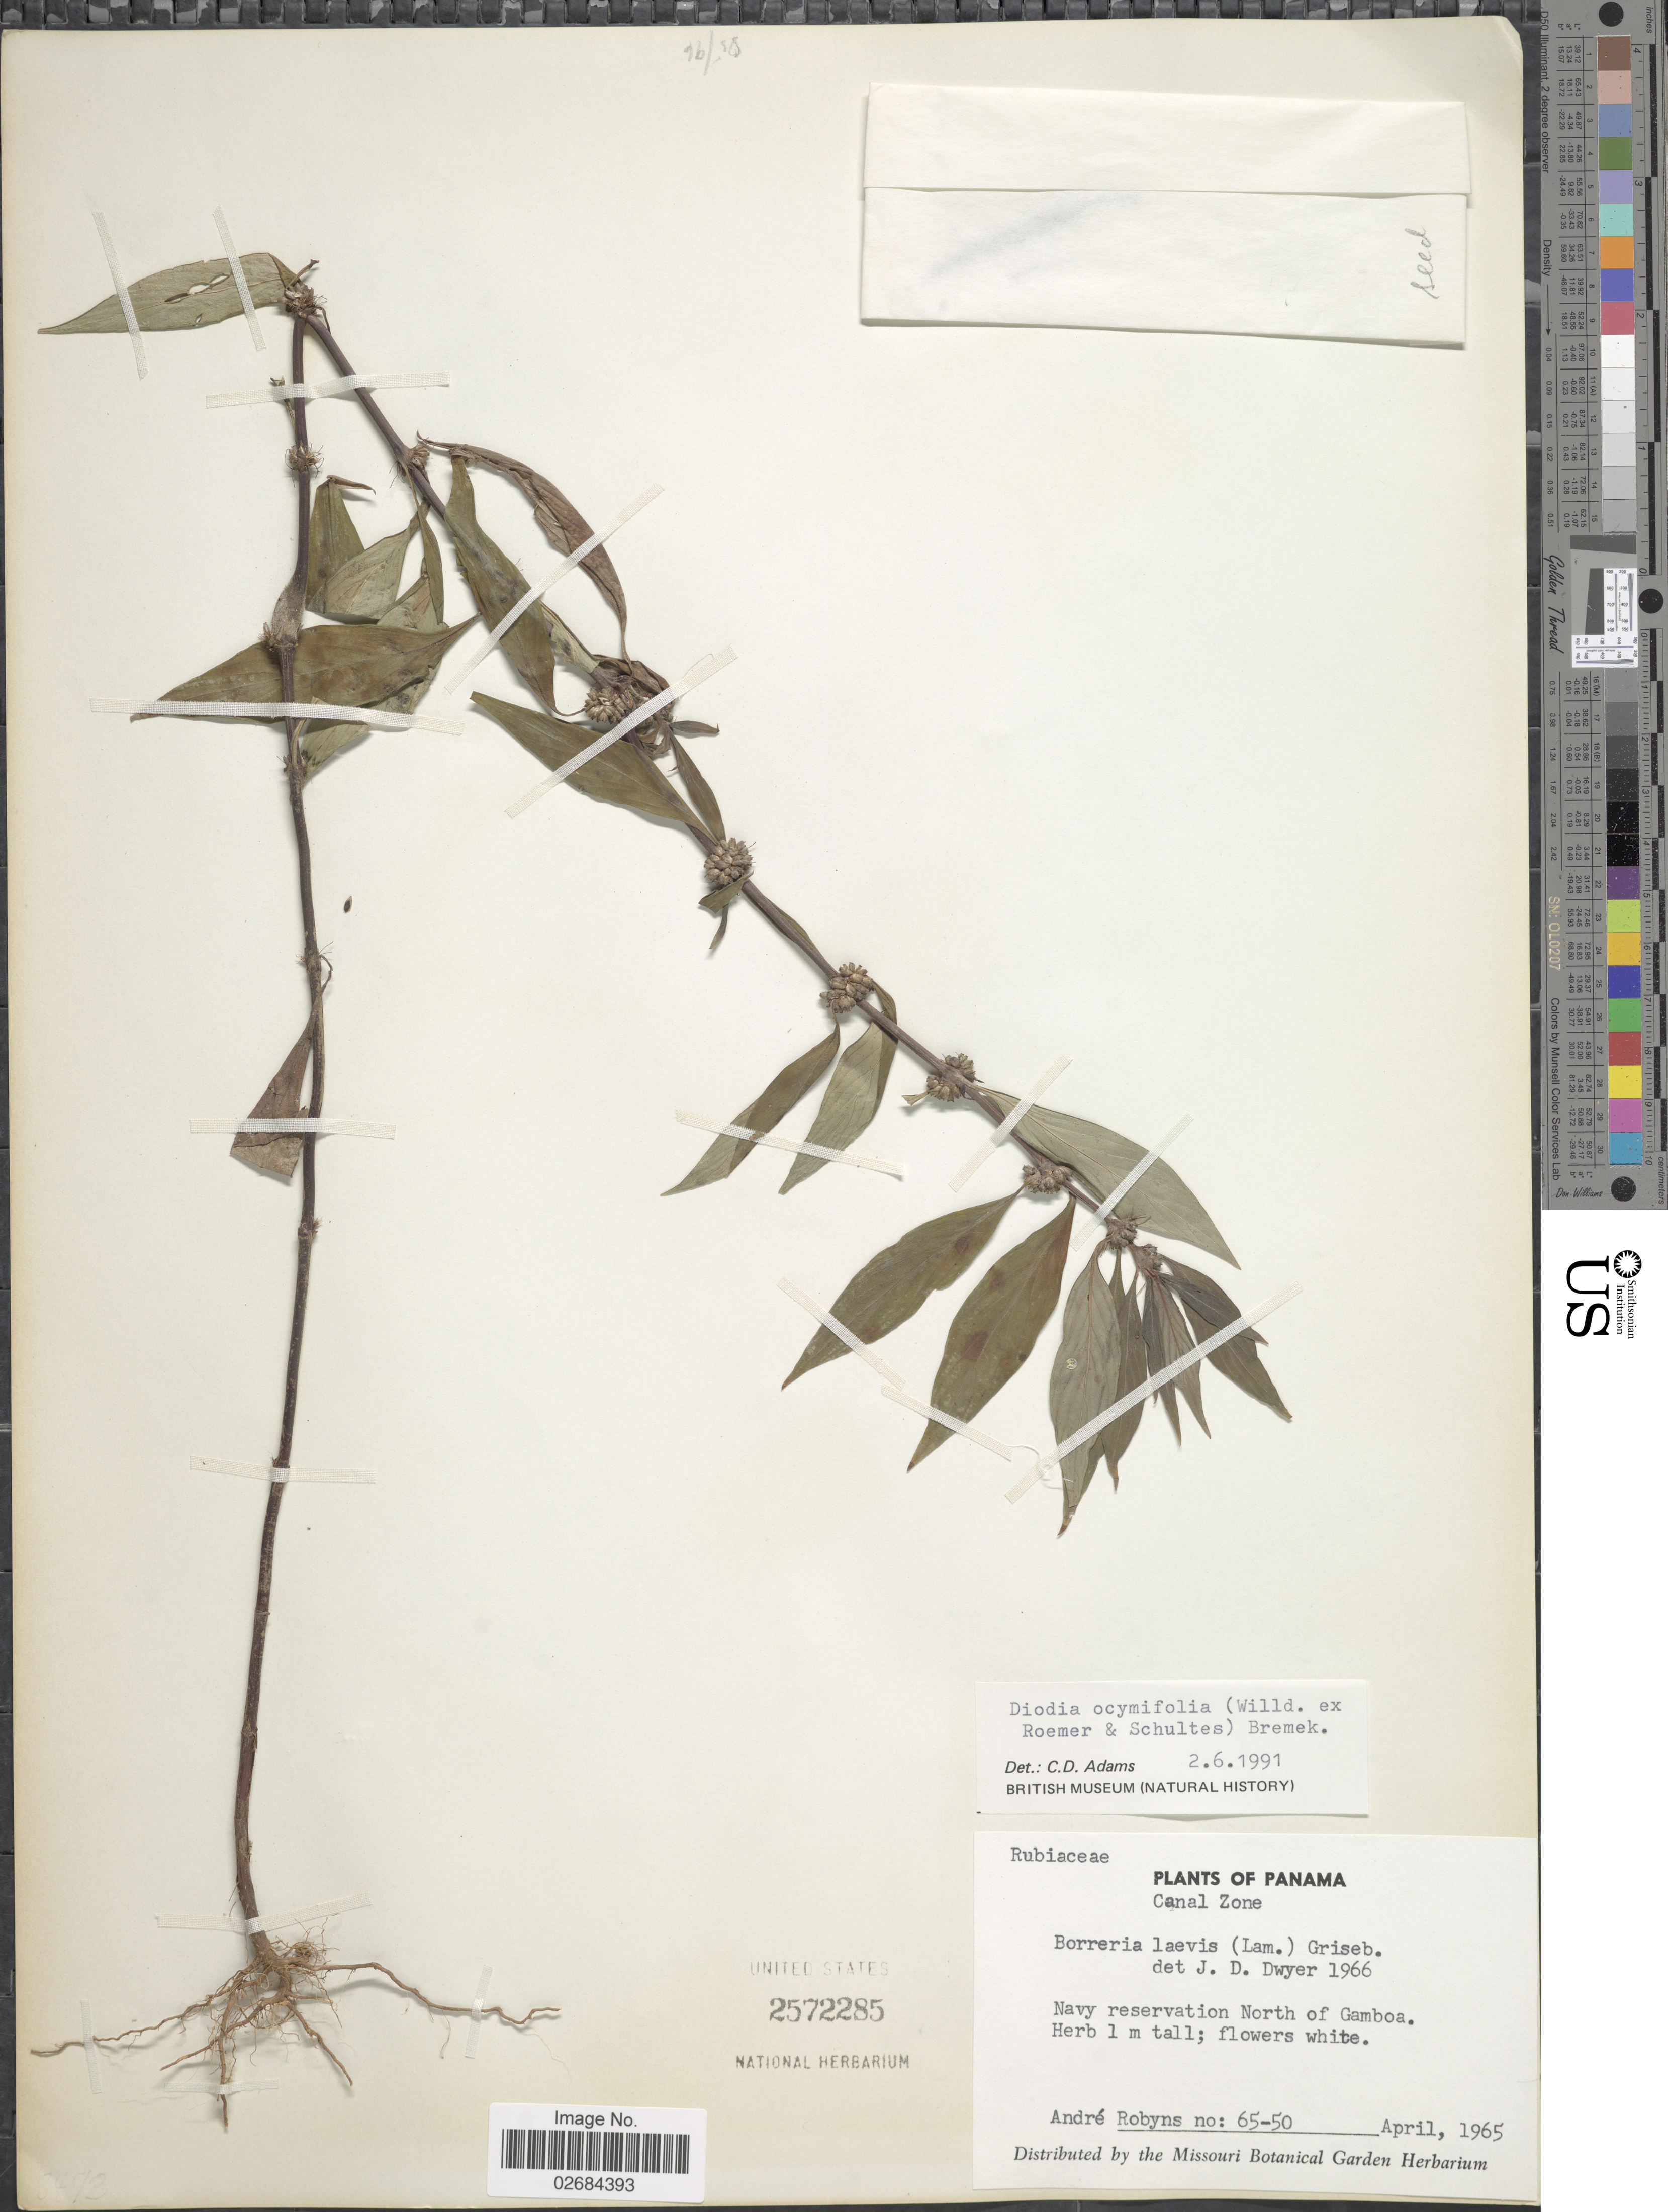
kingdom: Plantae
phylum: Tracheophyta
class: Magnoliopsida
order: Gentianales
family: Rubiaceae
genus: Diodia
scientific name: Diodia ocymifolia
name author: (Willd. ex Roem. & Schult.) Bremek.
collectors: A. G. Robyns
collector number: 65-50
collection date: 1965-04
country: Panama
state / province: Colón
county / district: Canal Zone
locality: Canal Zone. Navy reservation North of Gamboa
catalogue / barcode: US 2572285